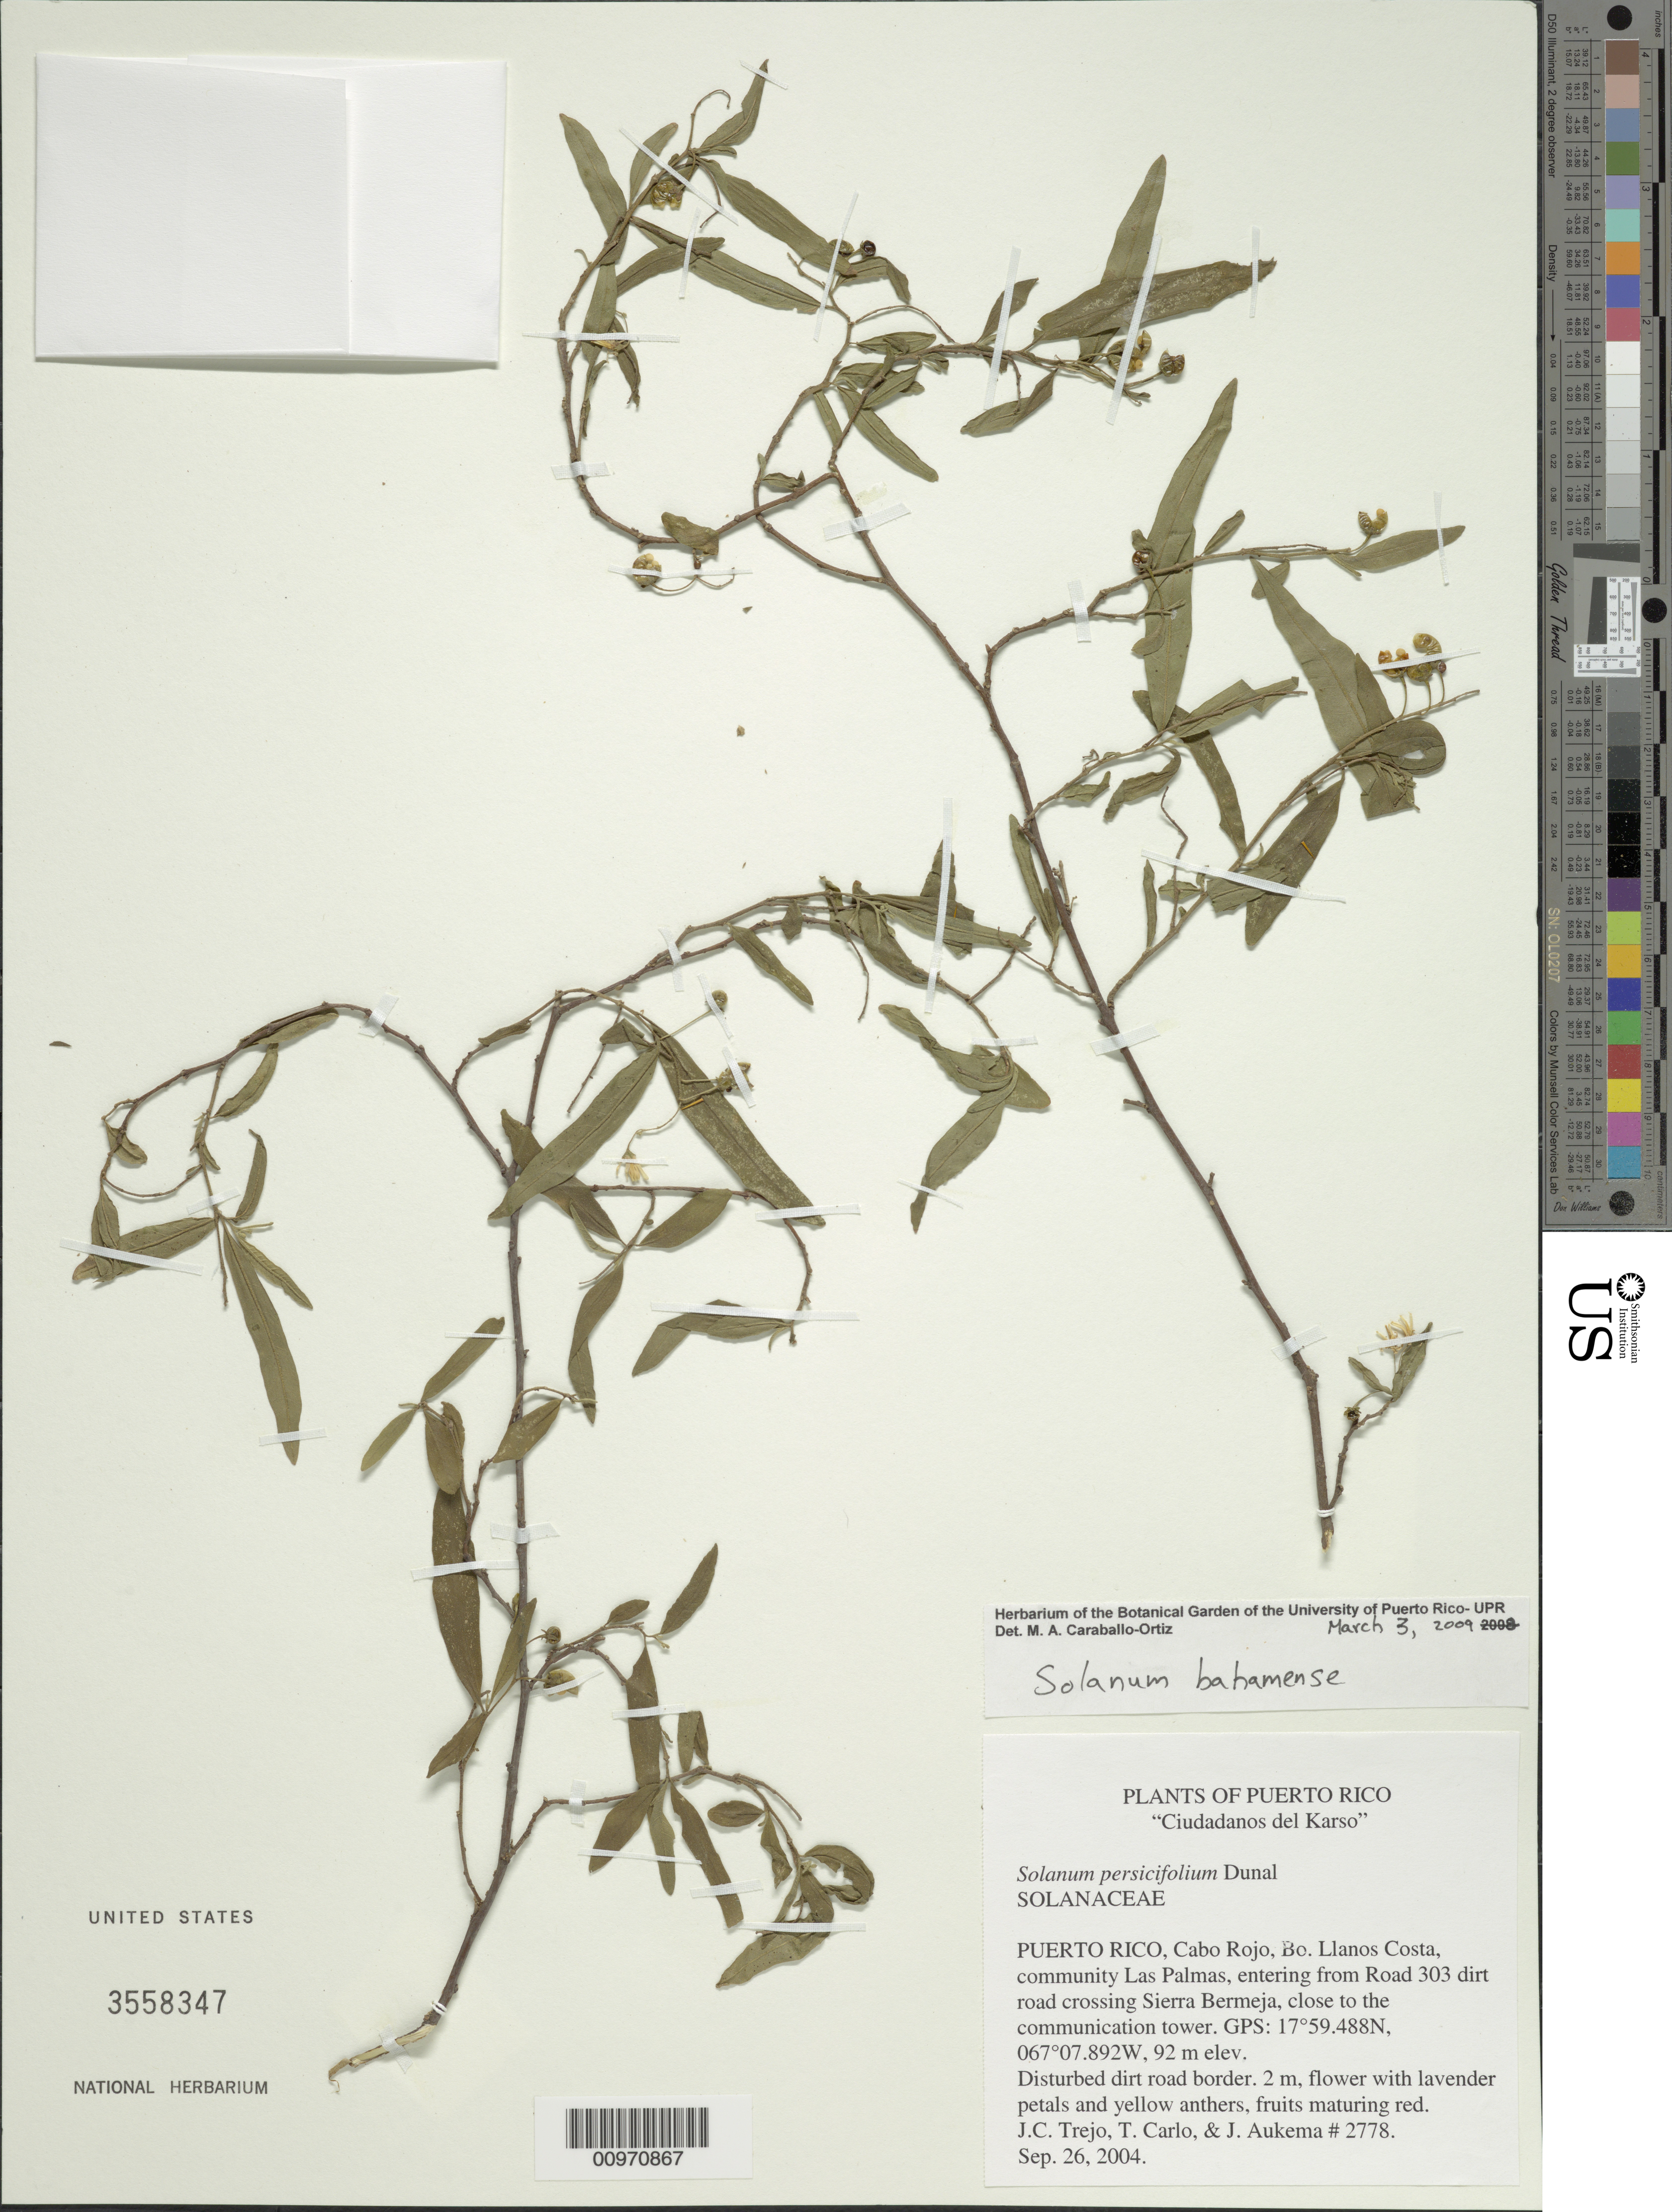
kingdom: Plantae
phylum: Tracheophyta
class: Magnoliopsida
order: Solanales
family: Solanaceae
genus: Solanum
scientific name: Solanum bahamense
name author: L.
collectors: J. C. Trejo-Torres, T. Carlo & J. Aukema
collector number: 2778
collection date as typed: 26 Sep 2004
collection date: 2004-09-26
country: Puerto Rico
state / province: Cabo Rojo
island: Puerto Rico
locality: Cabo Rojo, Bo. Llanos Costa, community Las Palmas, entering from Road 303 dirt road crossing Sierra Bermeja, close to the communication tower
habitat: Disturbed dirt road border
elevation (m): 92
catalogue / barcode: US 3558347